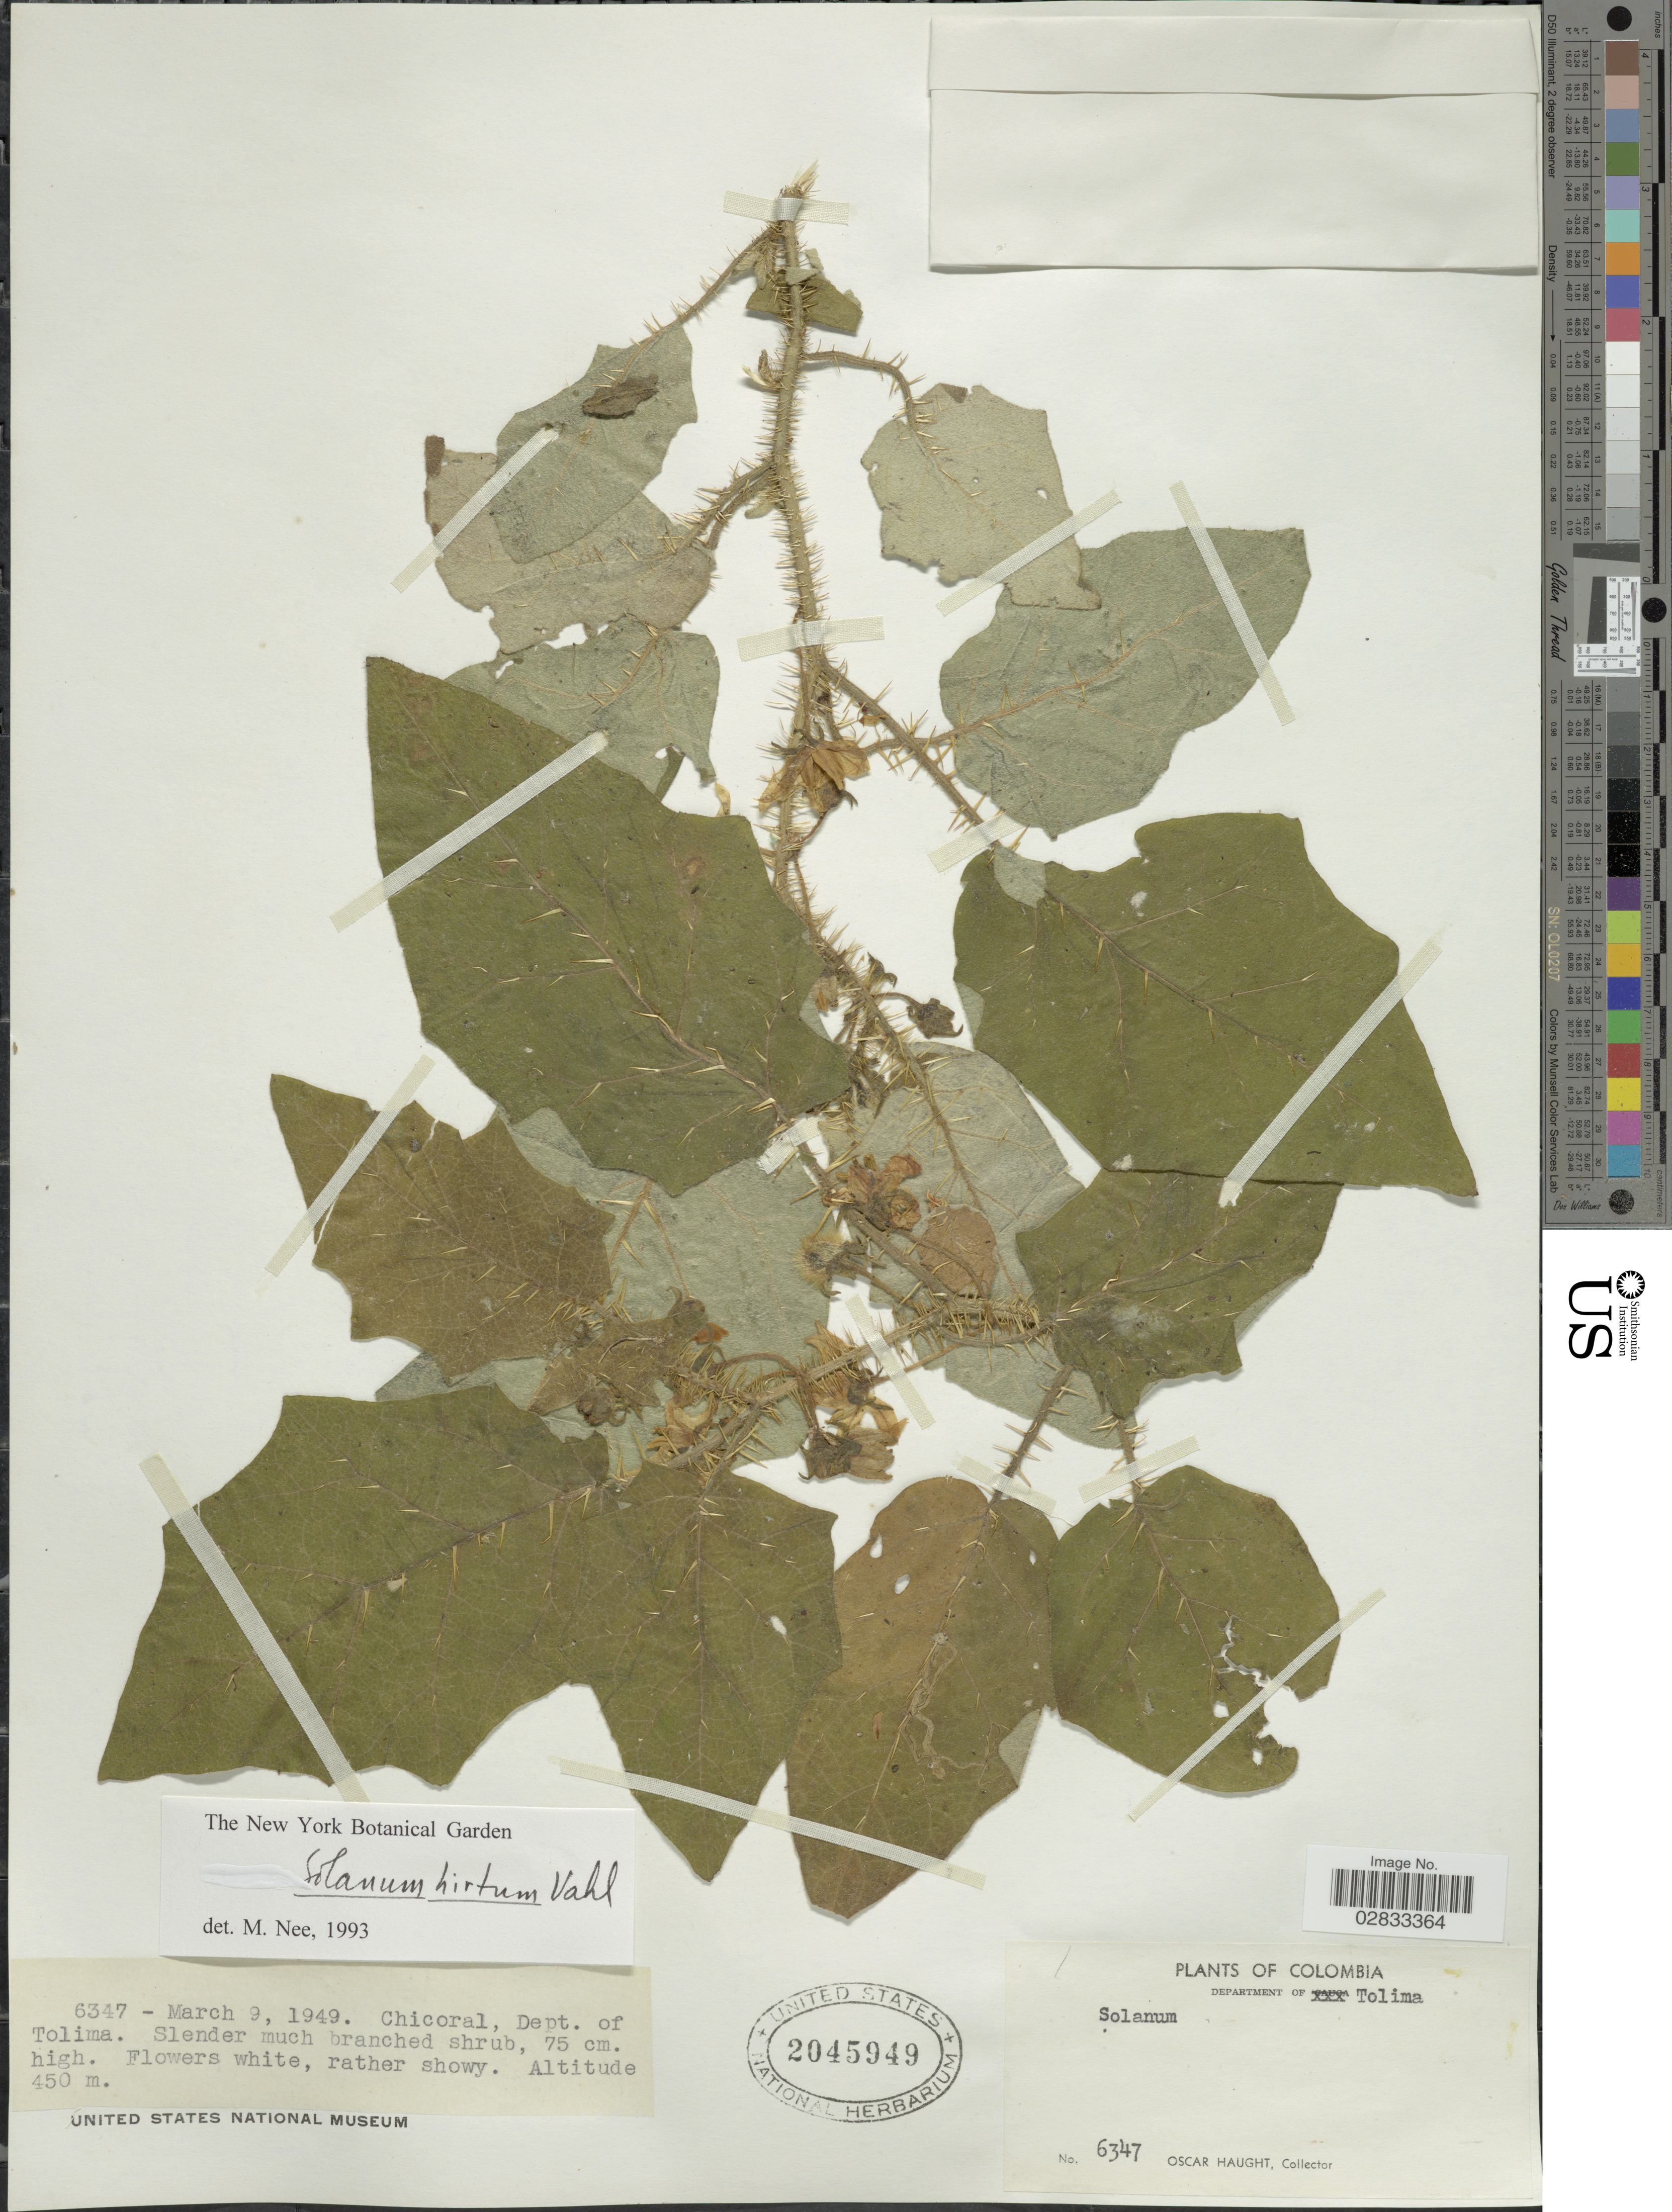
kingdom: Plantae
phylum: Tracheophyta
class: Magnoliopsida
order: Solanales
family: Solanaceae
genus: Solanum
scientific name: Solanum hirtum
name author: Vahl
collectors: O. L. Haught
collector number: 6347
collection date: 1949-03-09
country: Colombia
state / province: Tolima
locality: Chicoral, Dept. of Tolima.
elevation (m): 450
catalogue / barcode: US 2045949